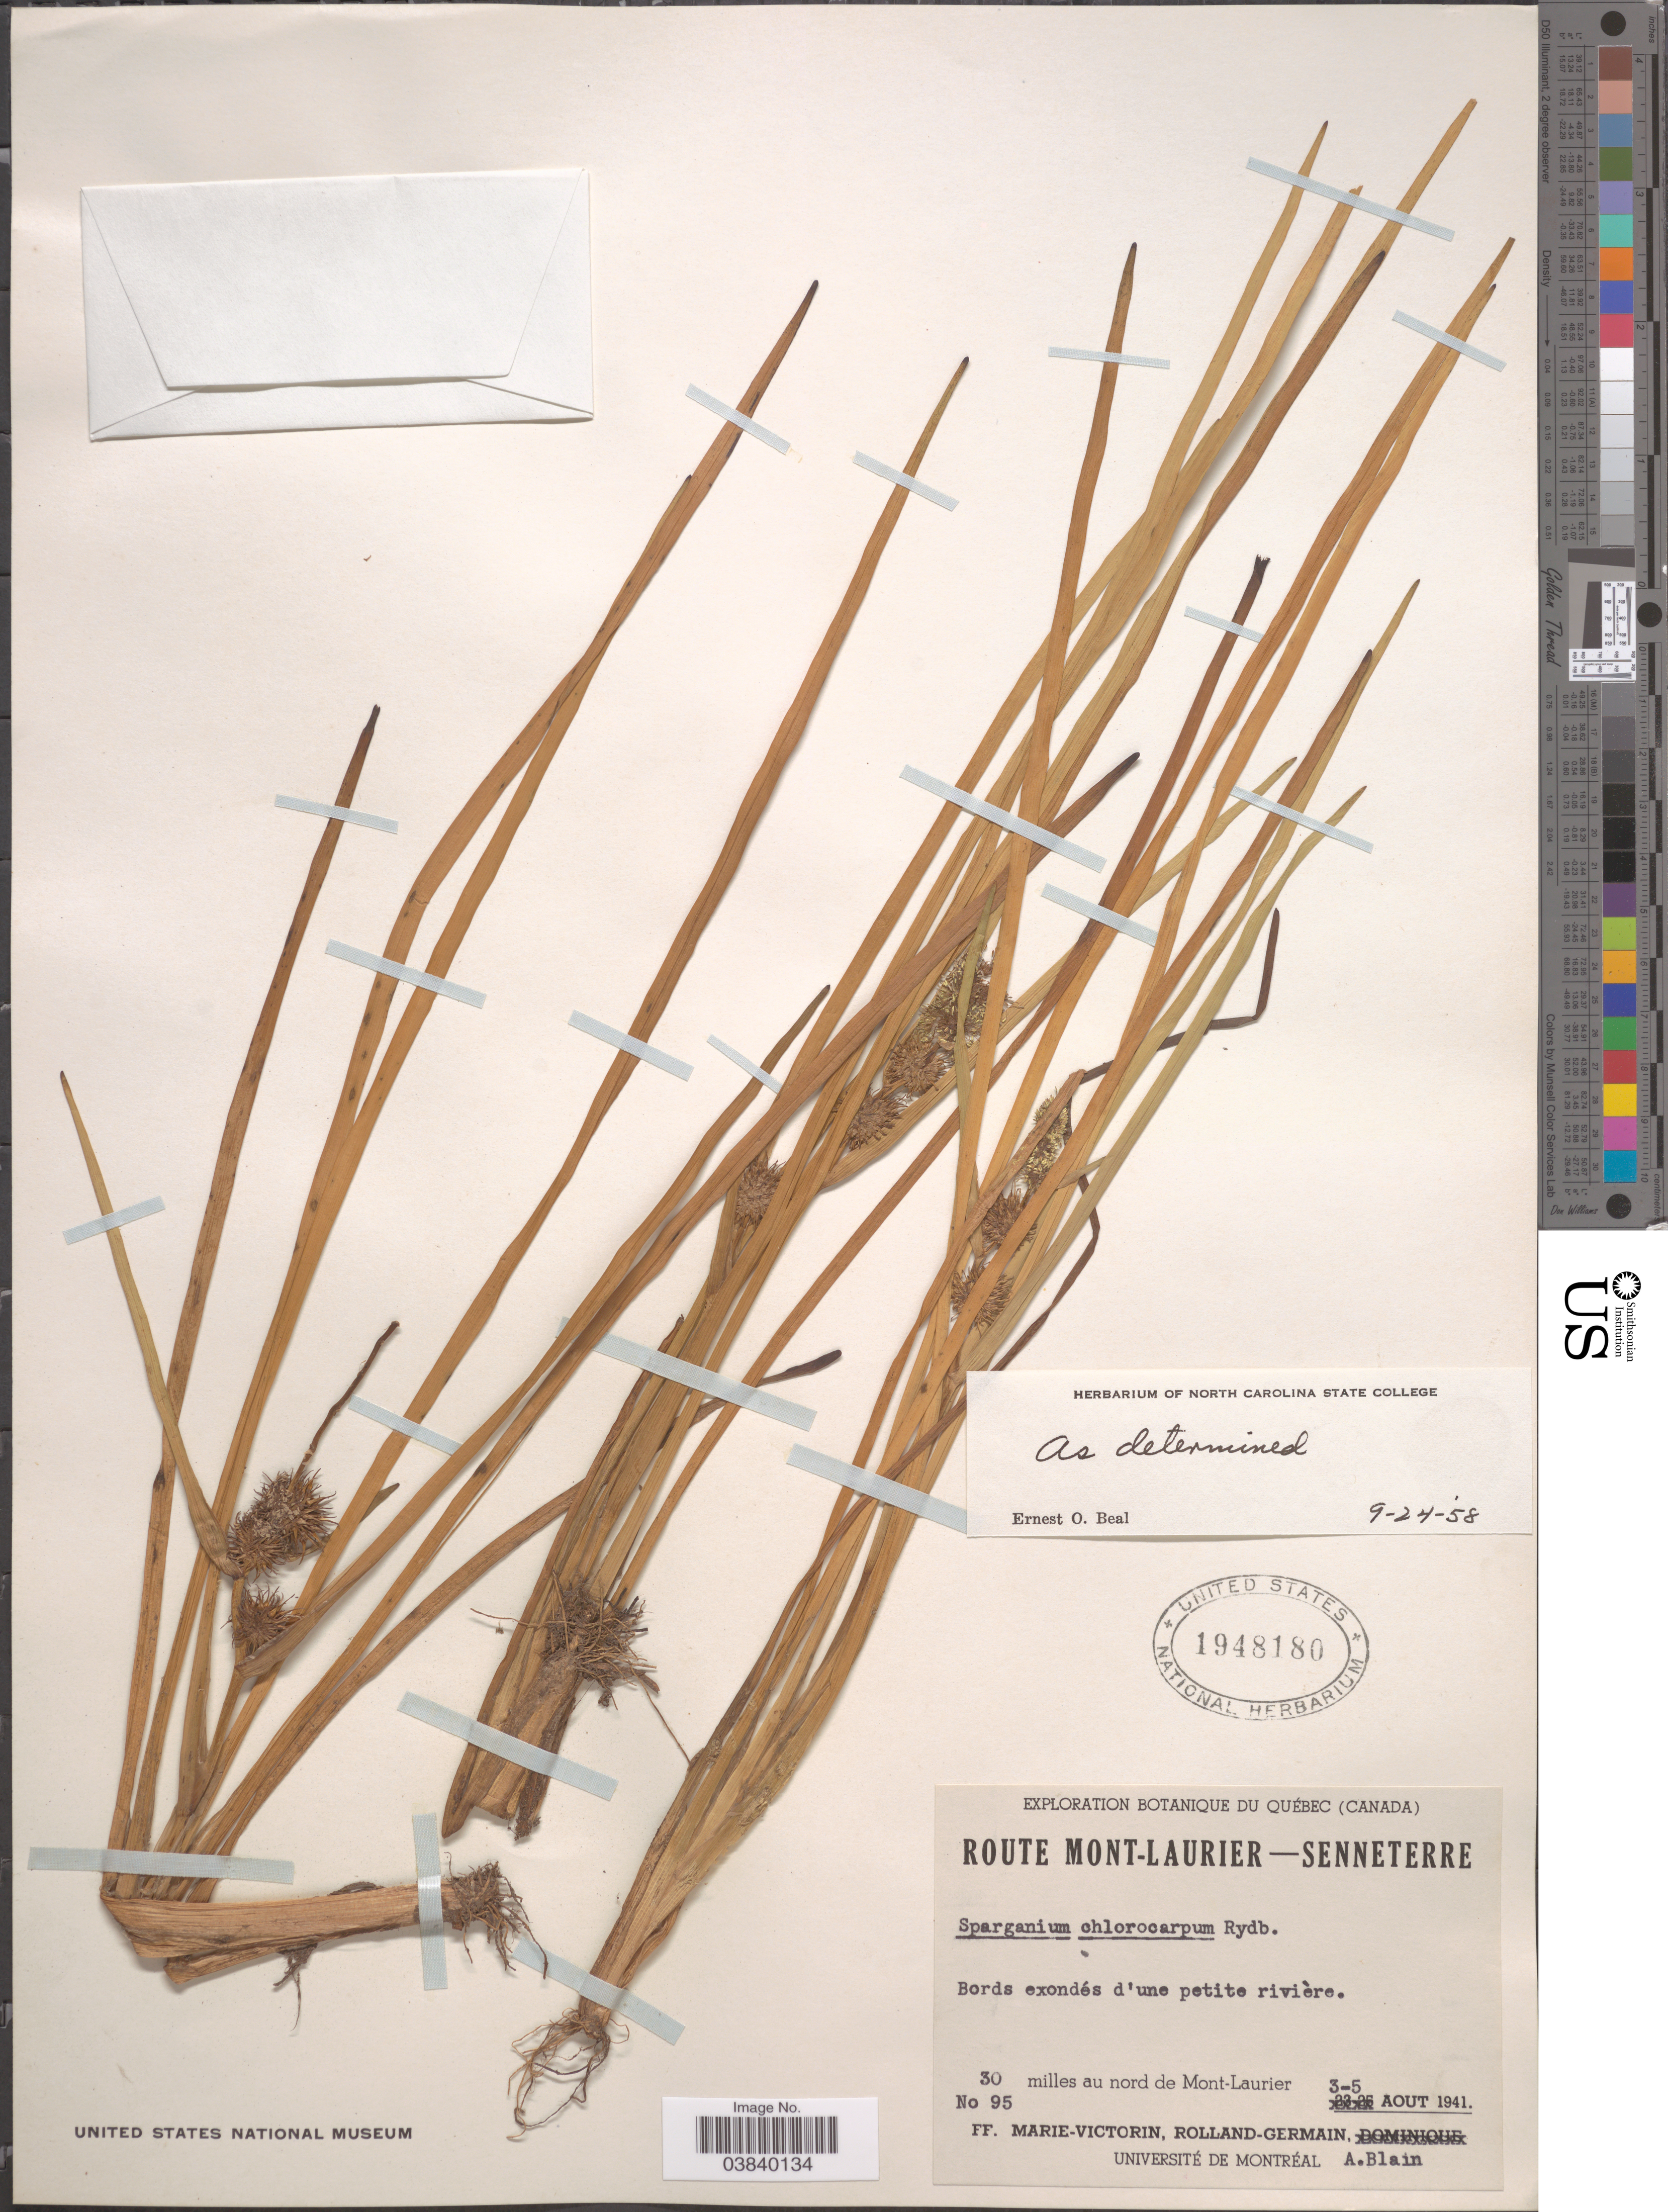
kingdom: Plantae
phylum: Tracheophyta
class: Liliopsida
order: Poales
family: Typhaceae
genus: Sparganium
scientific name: Sparganium chlorocarpum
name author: Rydb.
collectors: F. Marie-Victorin, Rolland-Germain & A. Blain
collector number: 95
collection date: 1941-08-03/1941-08-05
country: Canada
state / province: Quebec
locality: Route Mont-Laurier-Senneterre. 30 milles au nord de Mont-Laurier.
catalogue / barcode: US 1948180